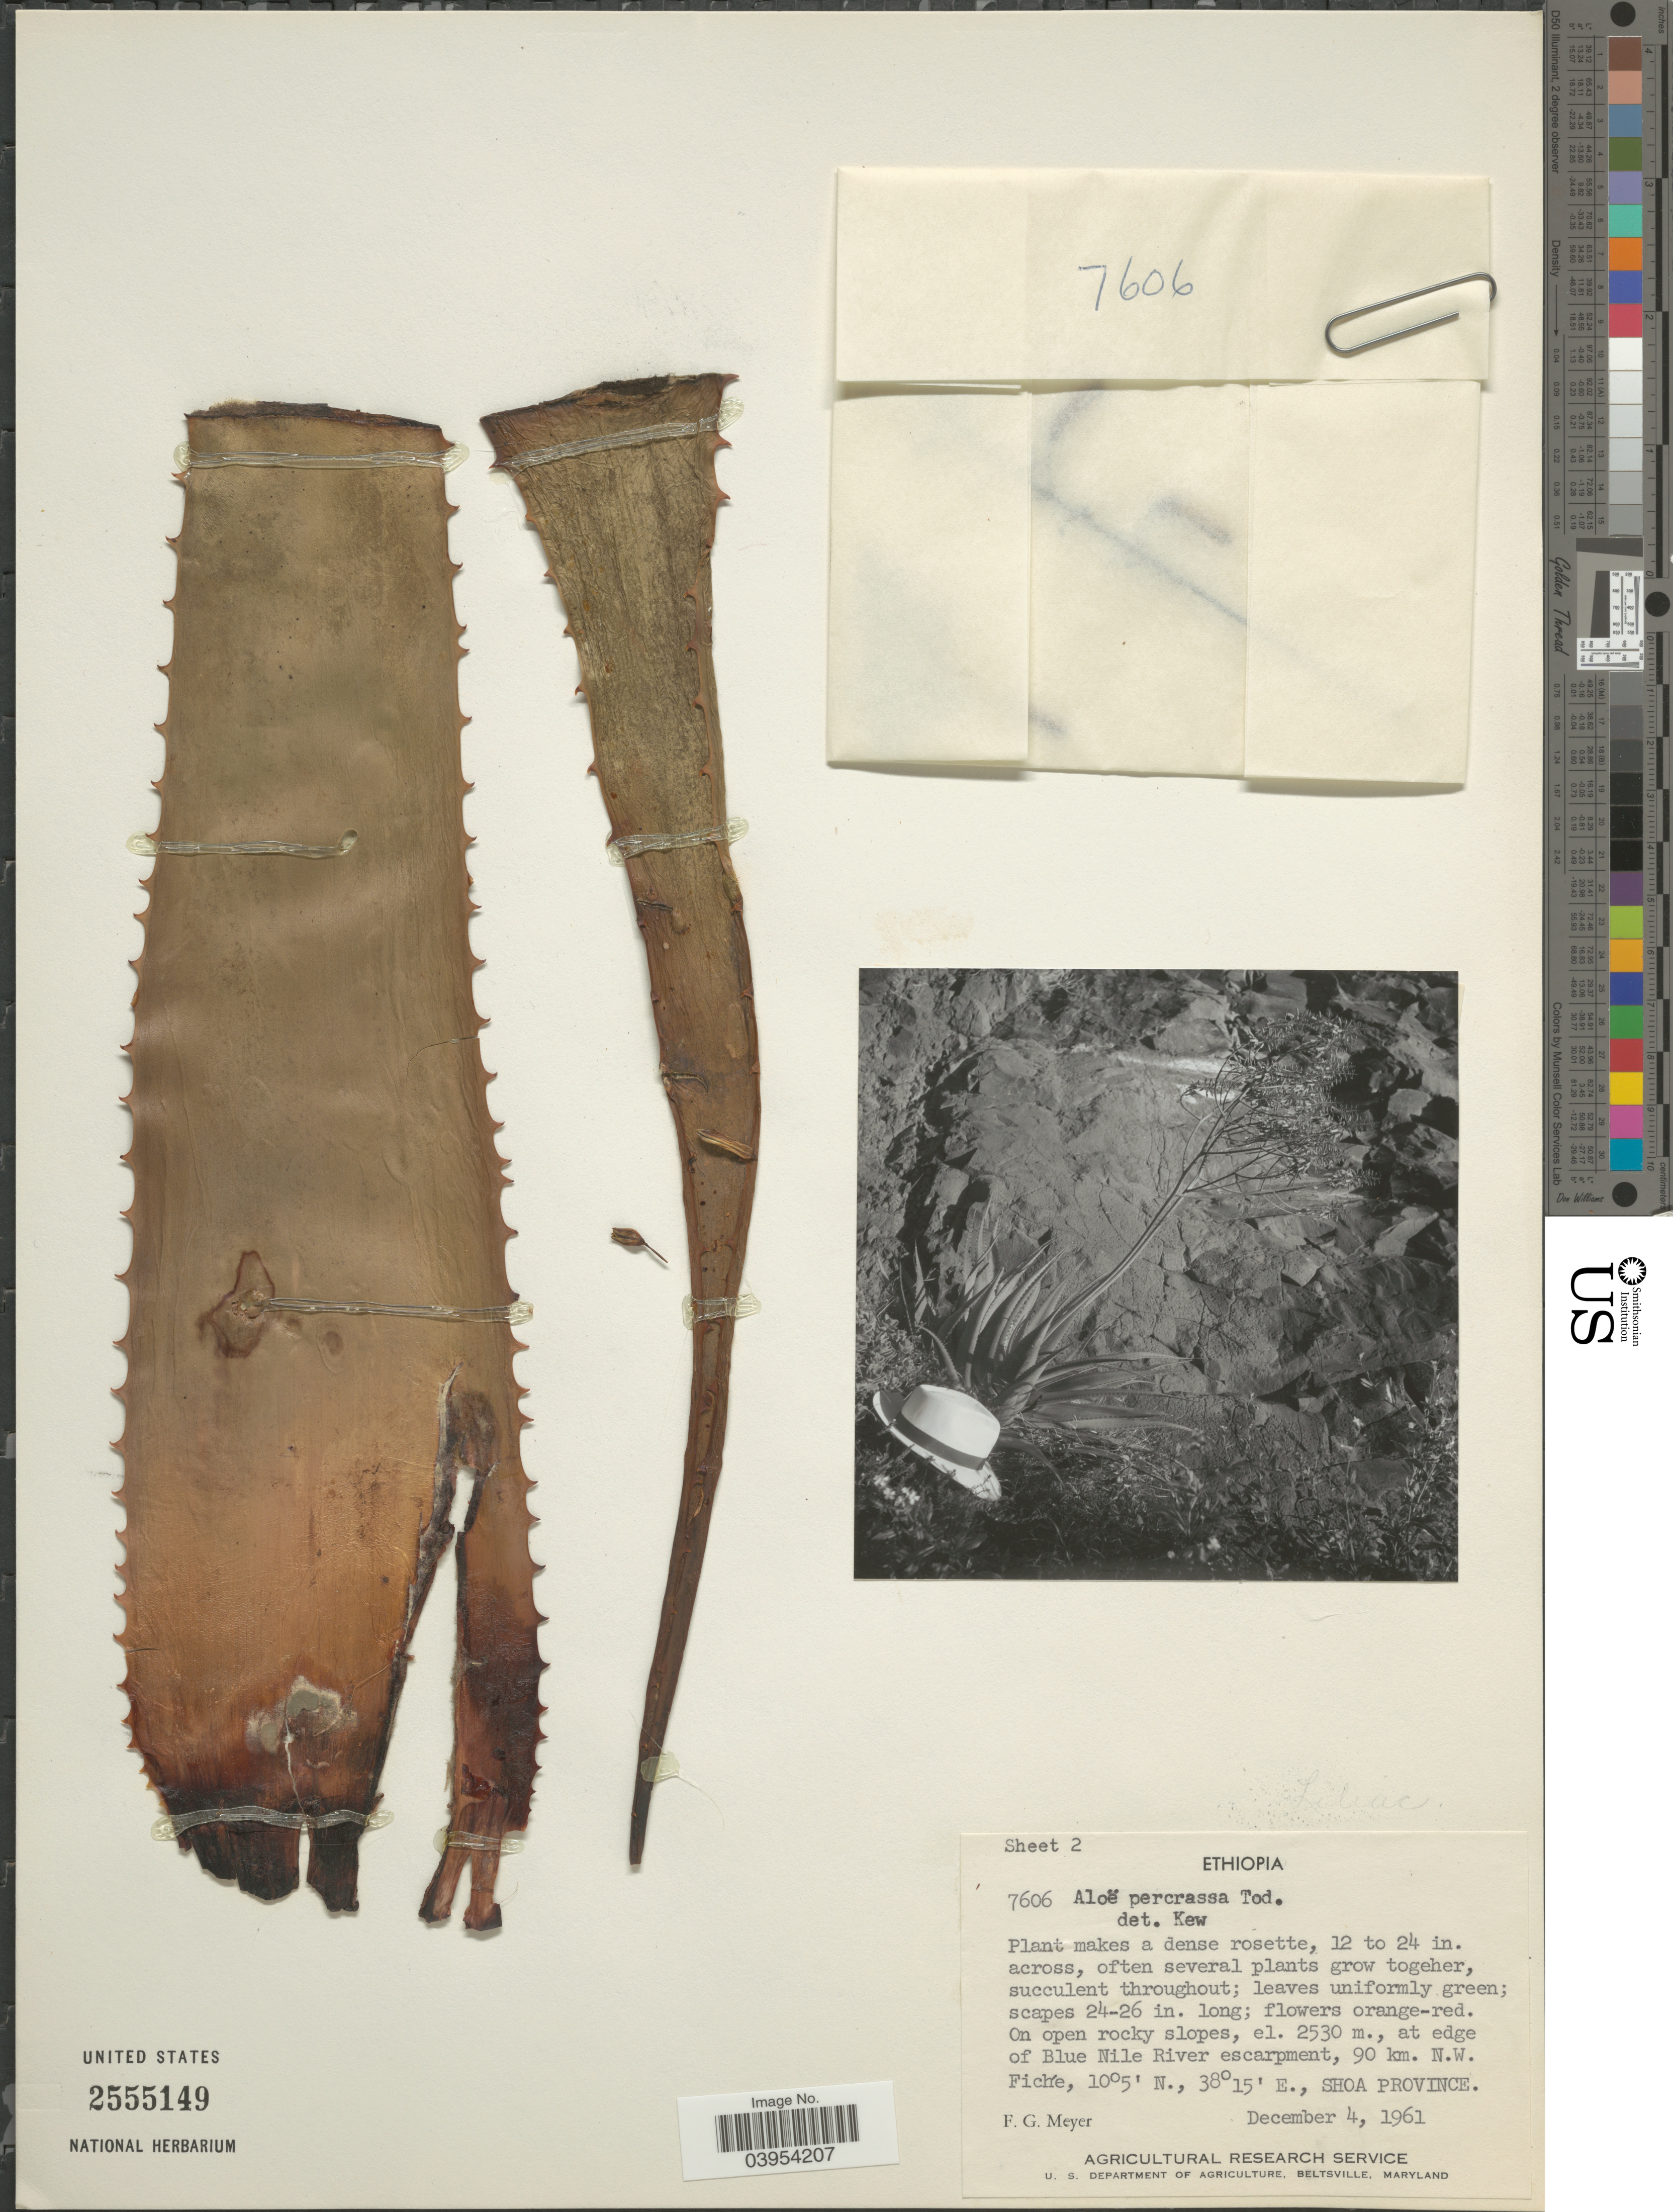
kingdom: Plantae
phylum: Tracheophyta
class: Liliopsida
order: Asparagales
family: Asphodelaceae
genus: Aloe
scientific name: Aloe percrassa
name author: Tod.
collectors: F. G. Meyer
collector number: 7606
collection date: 1961-12-04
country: Ethiopia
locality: On open rocky slopes, at edge of Blue Nile River escarpment, 90 km. N.W. Fiche, Shoa Province.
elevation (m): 2530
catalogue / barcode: US 2555149